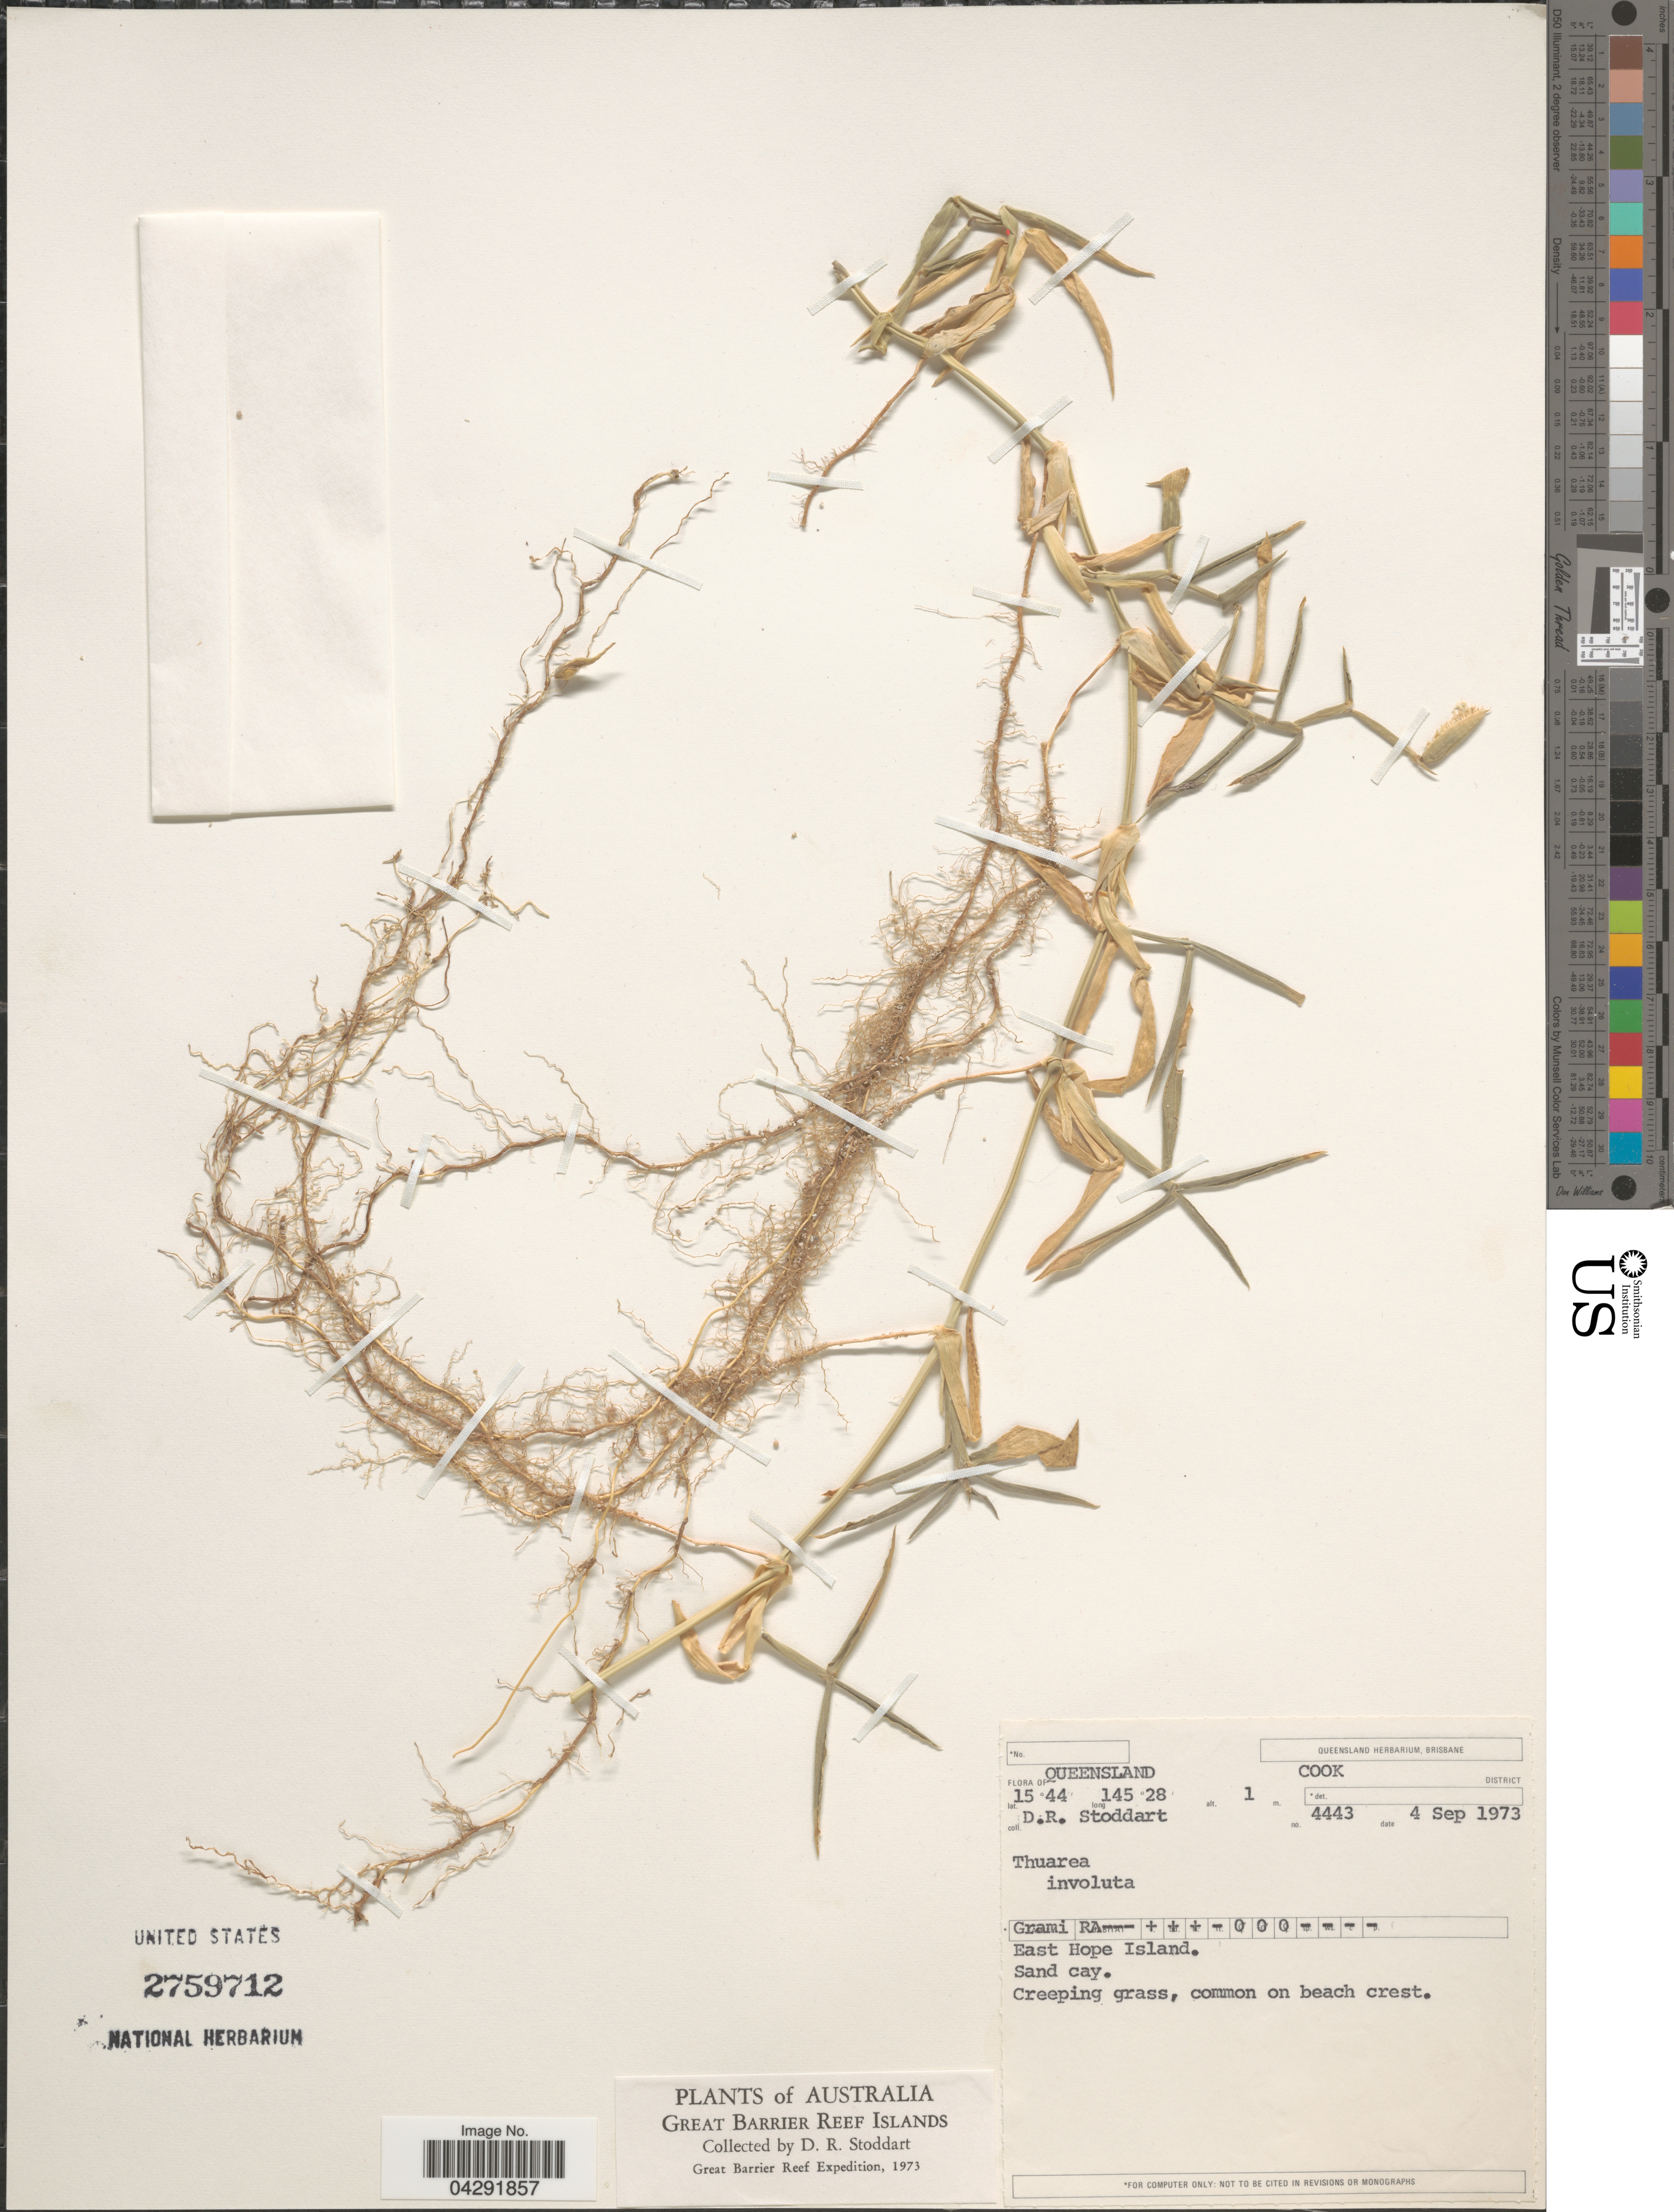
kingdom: Plantae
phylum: Tracheophyta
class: Liliopsida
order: Poales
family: Poaceae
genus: Thuarea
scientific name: Thuarea involuta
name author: (G. Forst.) R. Br. ex Sm.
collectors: D. R. Stoddart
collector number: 4443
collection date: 1973-09-04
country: Australia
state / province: Queensland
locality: Cook District. East Hope Island. Common on beach crest. Great Barrier Reef Islands. Great Barrier Reef Expedition, 1973.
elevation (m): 1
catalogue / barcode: US 2759712